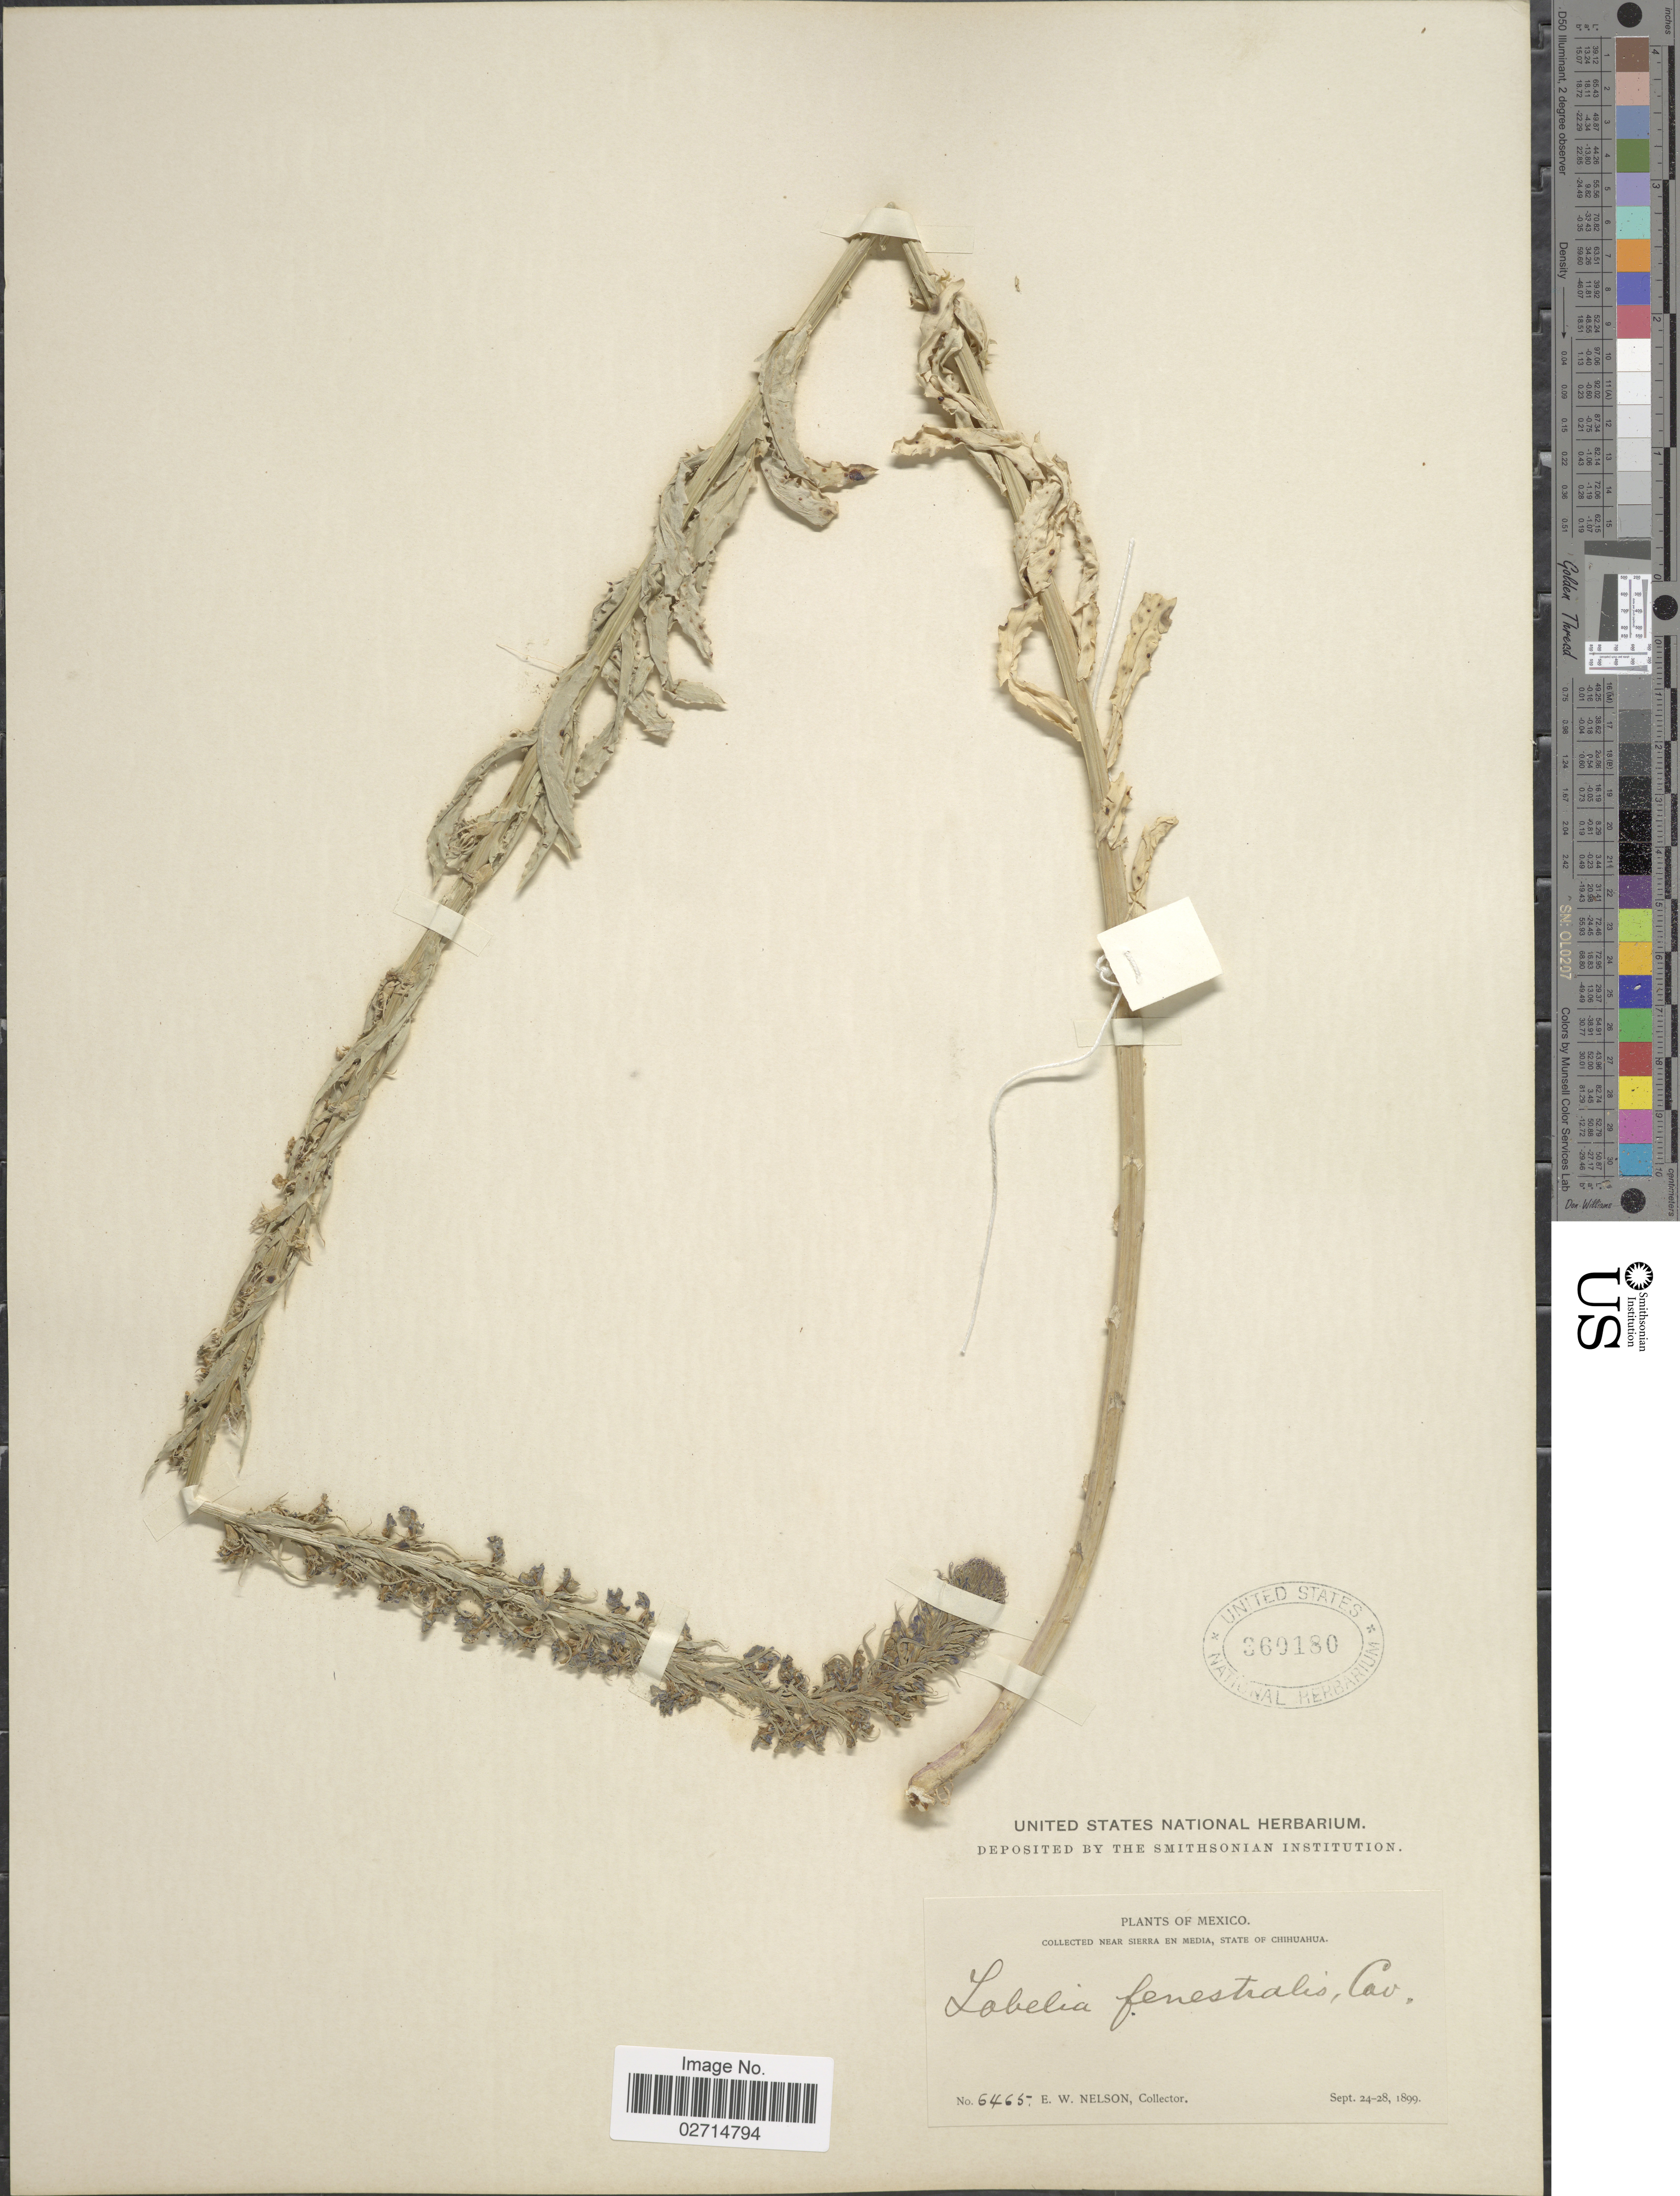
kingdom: Plantae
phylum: Tracheophyta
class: Magnoliopsida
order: Asterales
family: Campanulaceae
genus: Lobelia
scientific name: Lobelia fenestralis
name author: Cav.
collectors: E. W. Nelson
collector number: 6465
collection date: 1899-09-24/1899-09-28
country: Mexico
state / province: Chihuahua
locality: Near Sierra en Media.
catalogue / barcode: US 360180